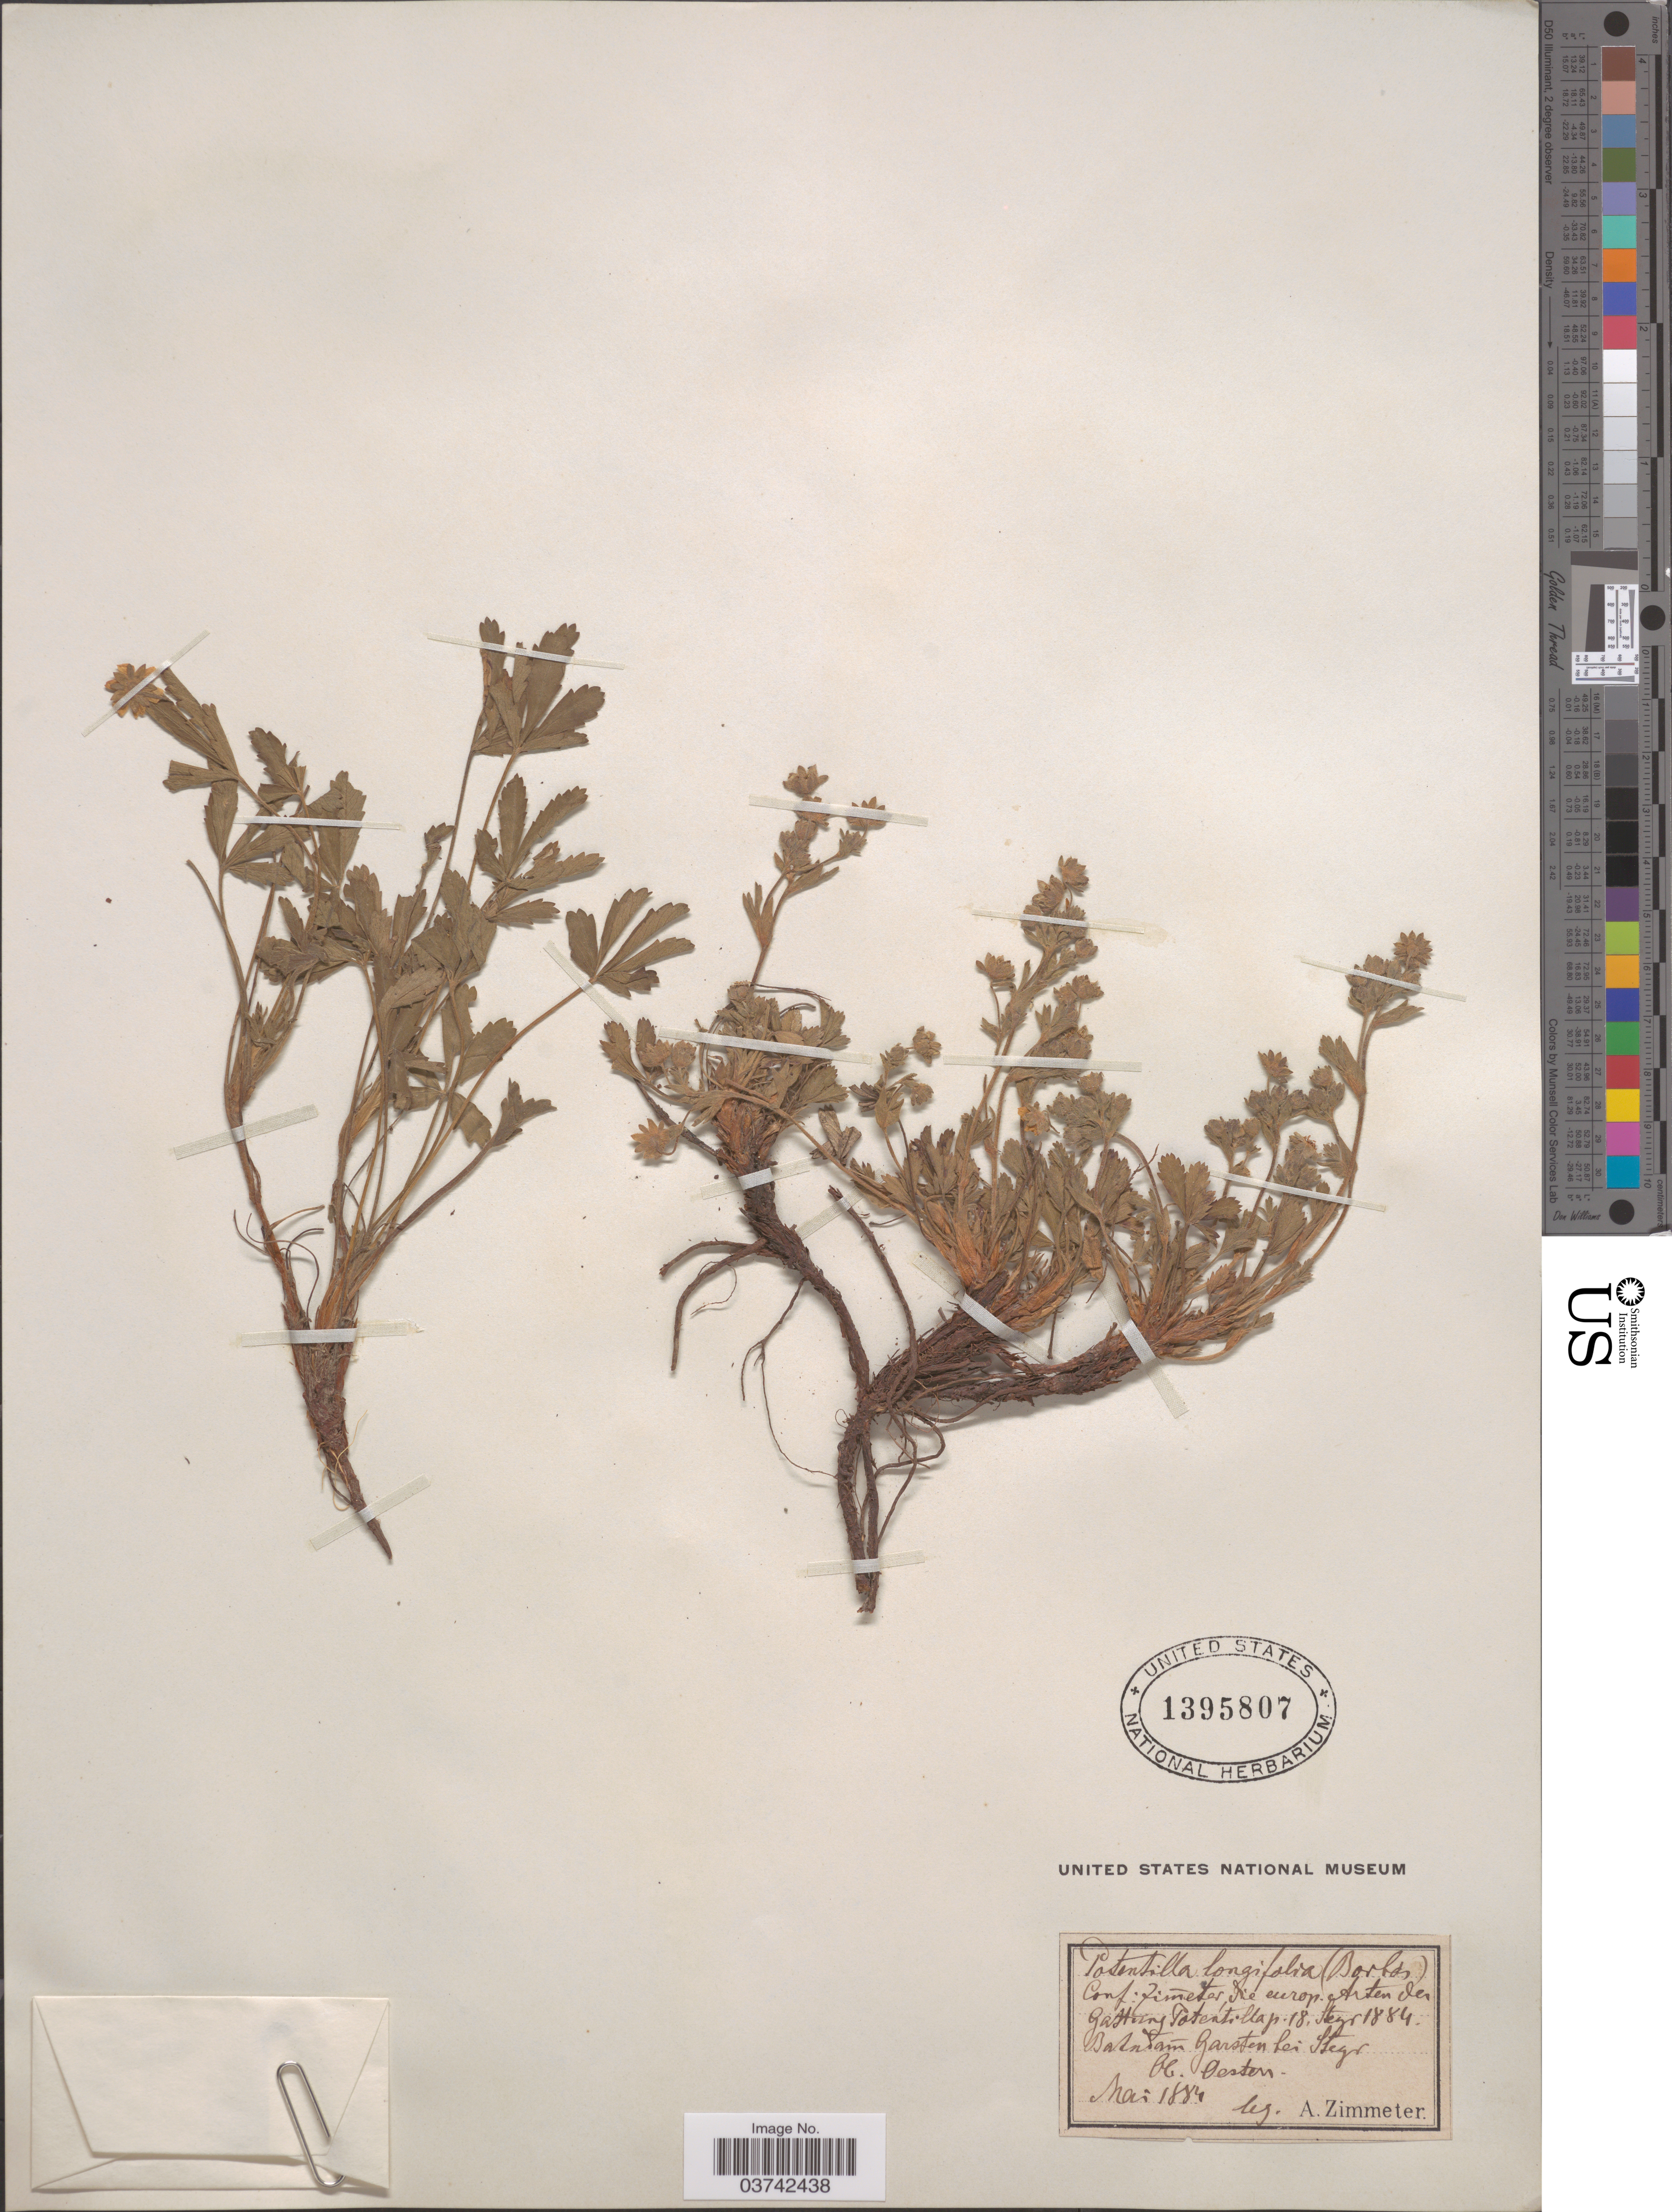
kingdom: Plantae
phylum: Tracheophyta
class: Magnoliopsida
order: Rosales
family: Rosaceae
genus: Potentilla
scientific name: Potentilla longifolia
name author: Willd. ex D.F.K. Schltdl.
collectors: A. Zimmeter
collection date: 1884-05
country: Austria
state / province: Oberosterreich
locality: Balniám [interpreted] Garsten bei Steyr Ob. Oesterr.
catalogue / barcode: US 1395807